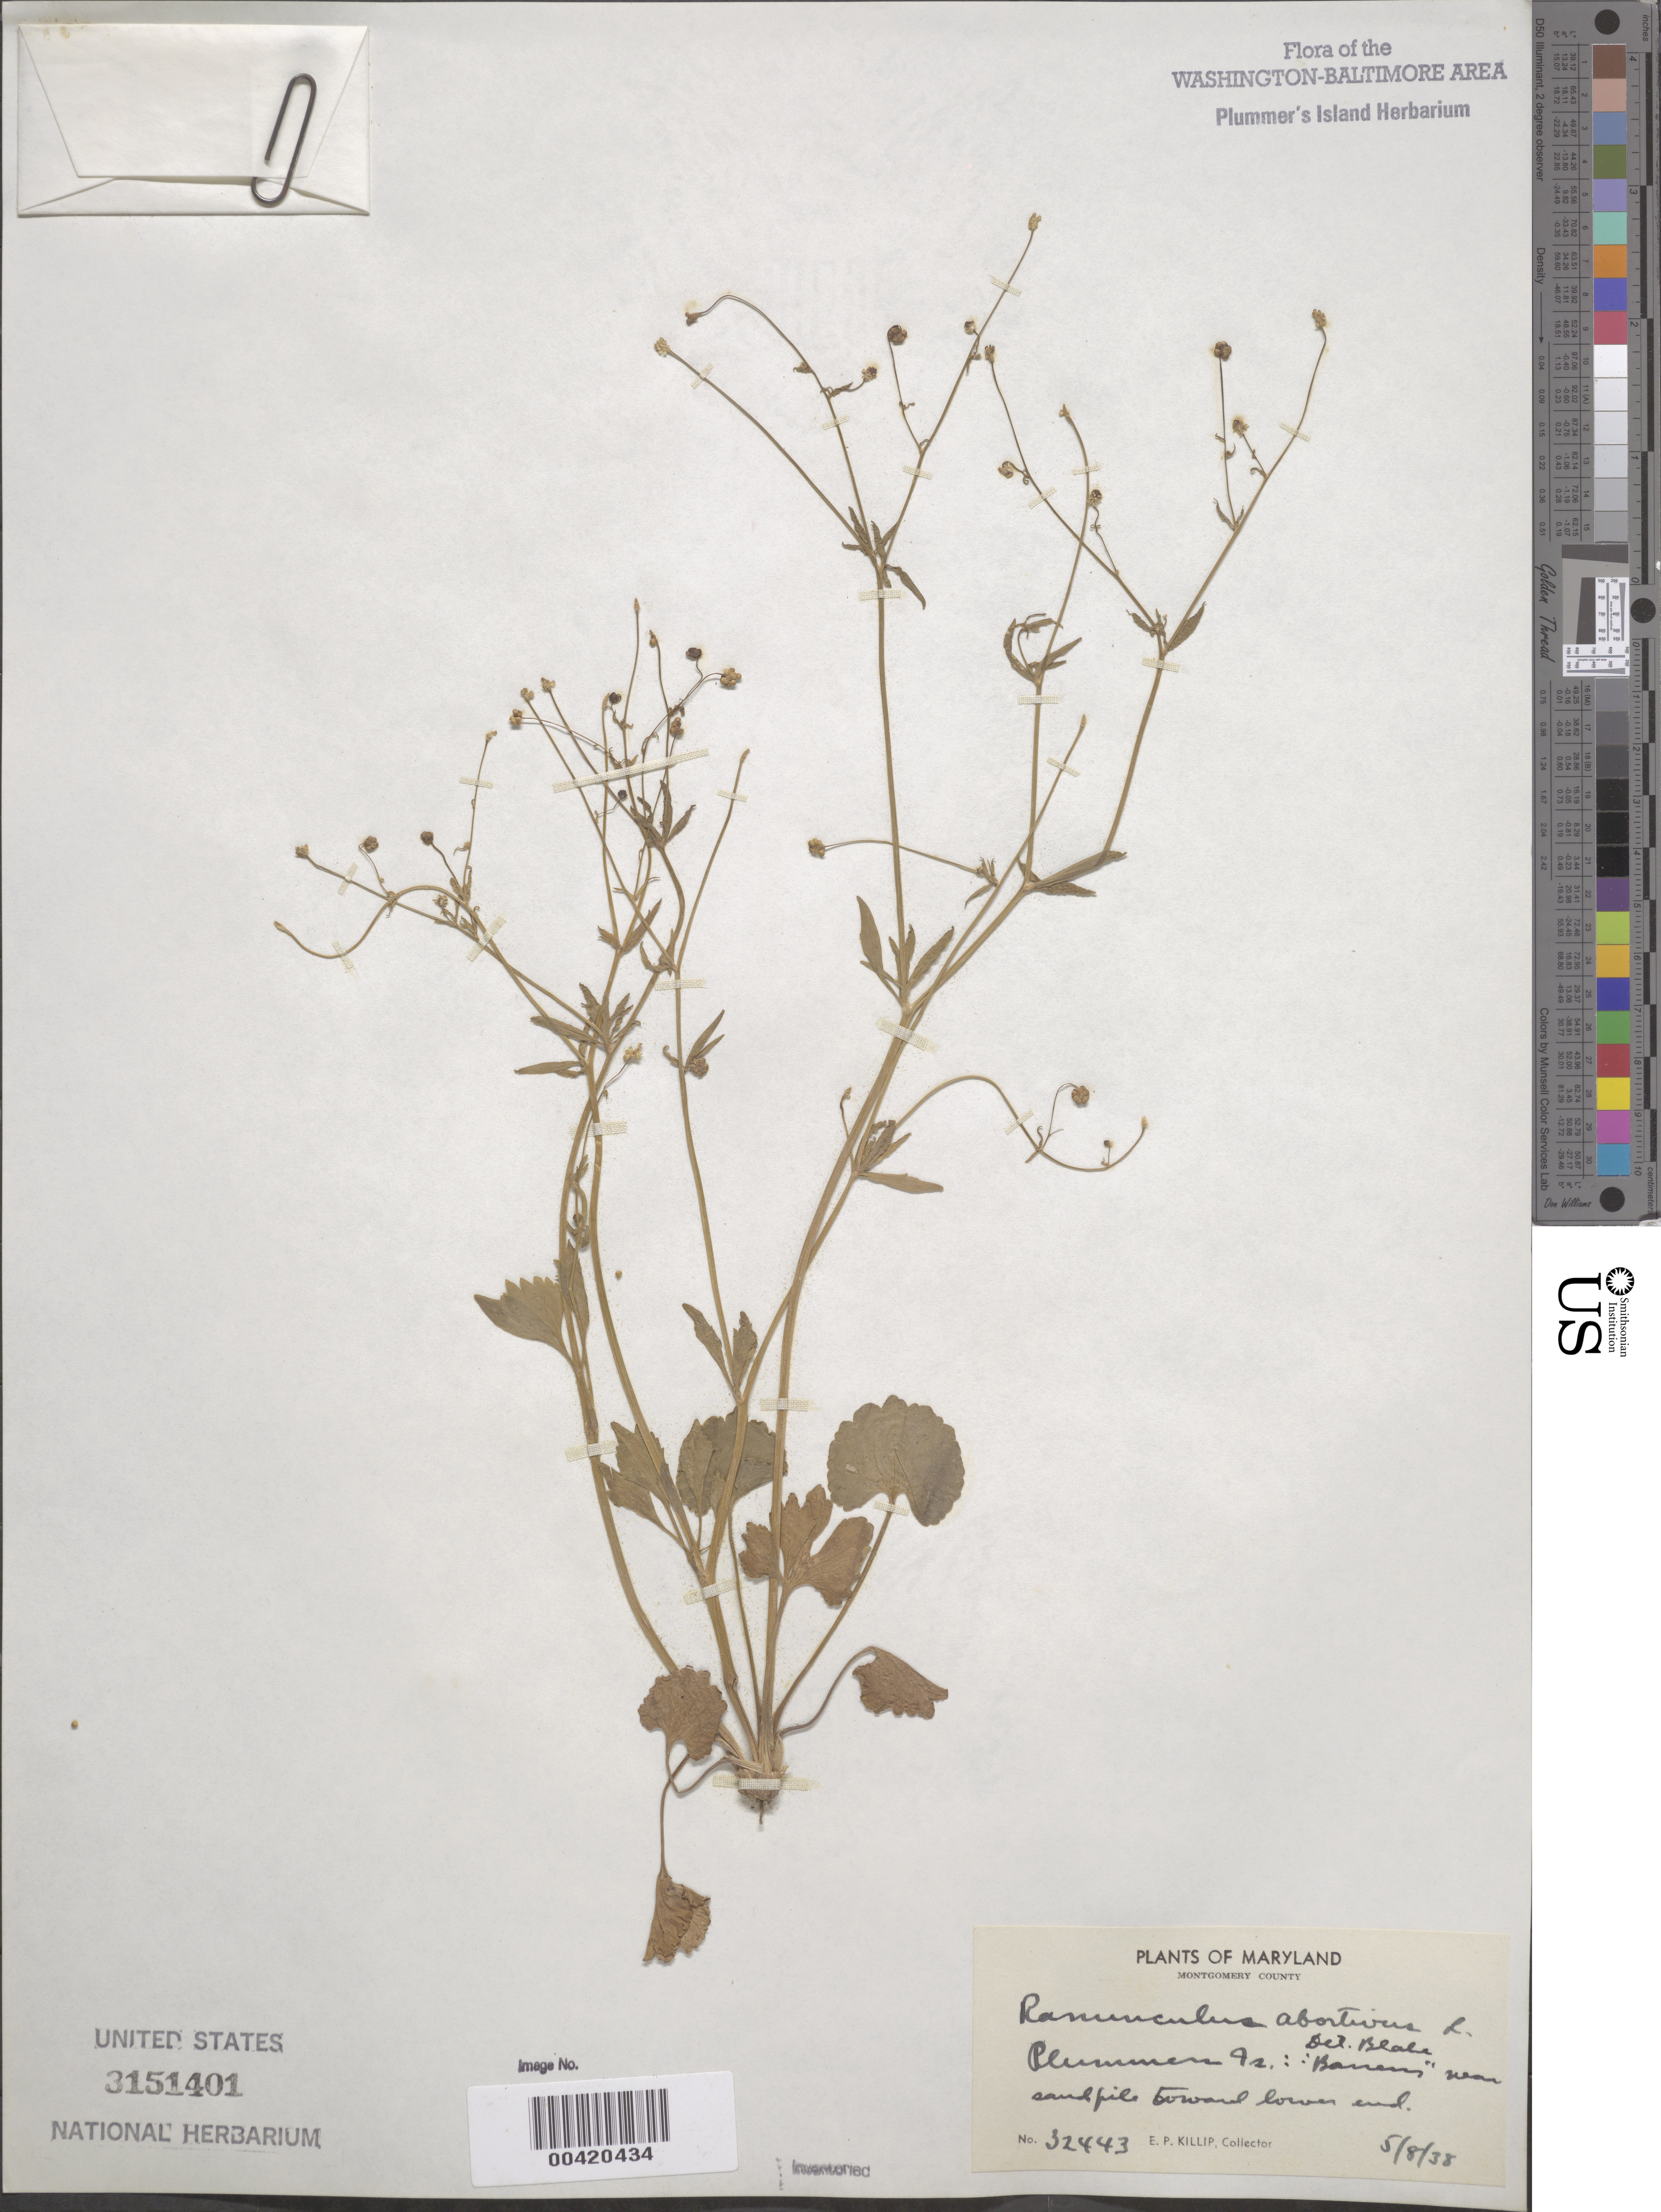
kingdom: Plantae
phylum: Tracheophyta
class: Magnoliopsida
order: Ranunculales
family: Ranunculaceae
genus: Ranunculus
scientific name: Ranunculus abortivus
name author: L.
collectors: E. P. Killip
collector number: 32443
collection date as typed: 08 May 1938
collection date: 1938-05-08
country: United States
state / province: Maryland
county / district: Montgomery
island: Plummers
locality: Plummer's Island; "barrens" near sandpile toward lowerend C. & O. Canal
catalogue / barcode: US 3151401